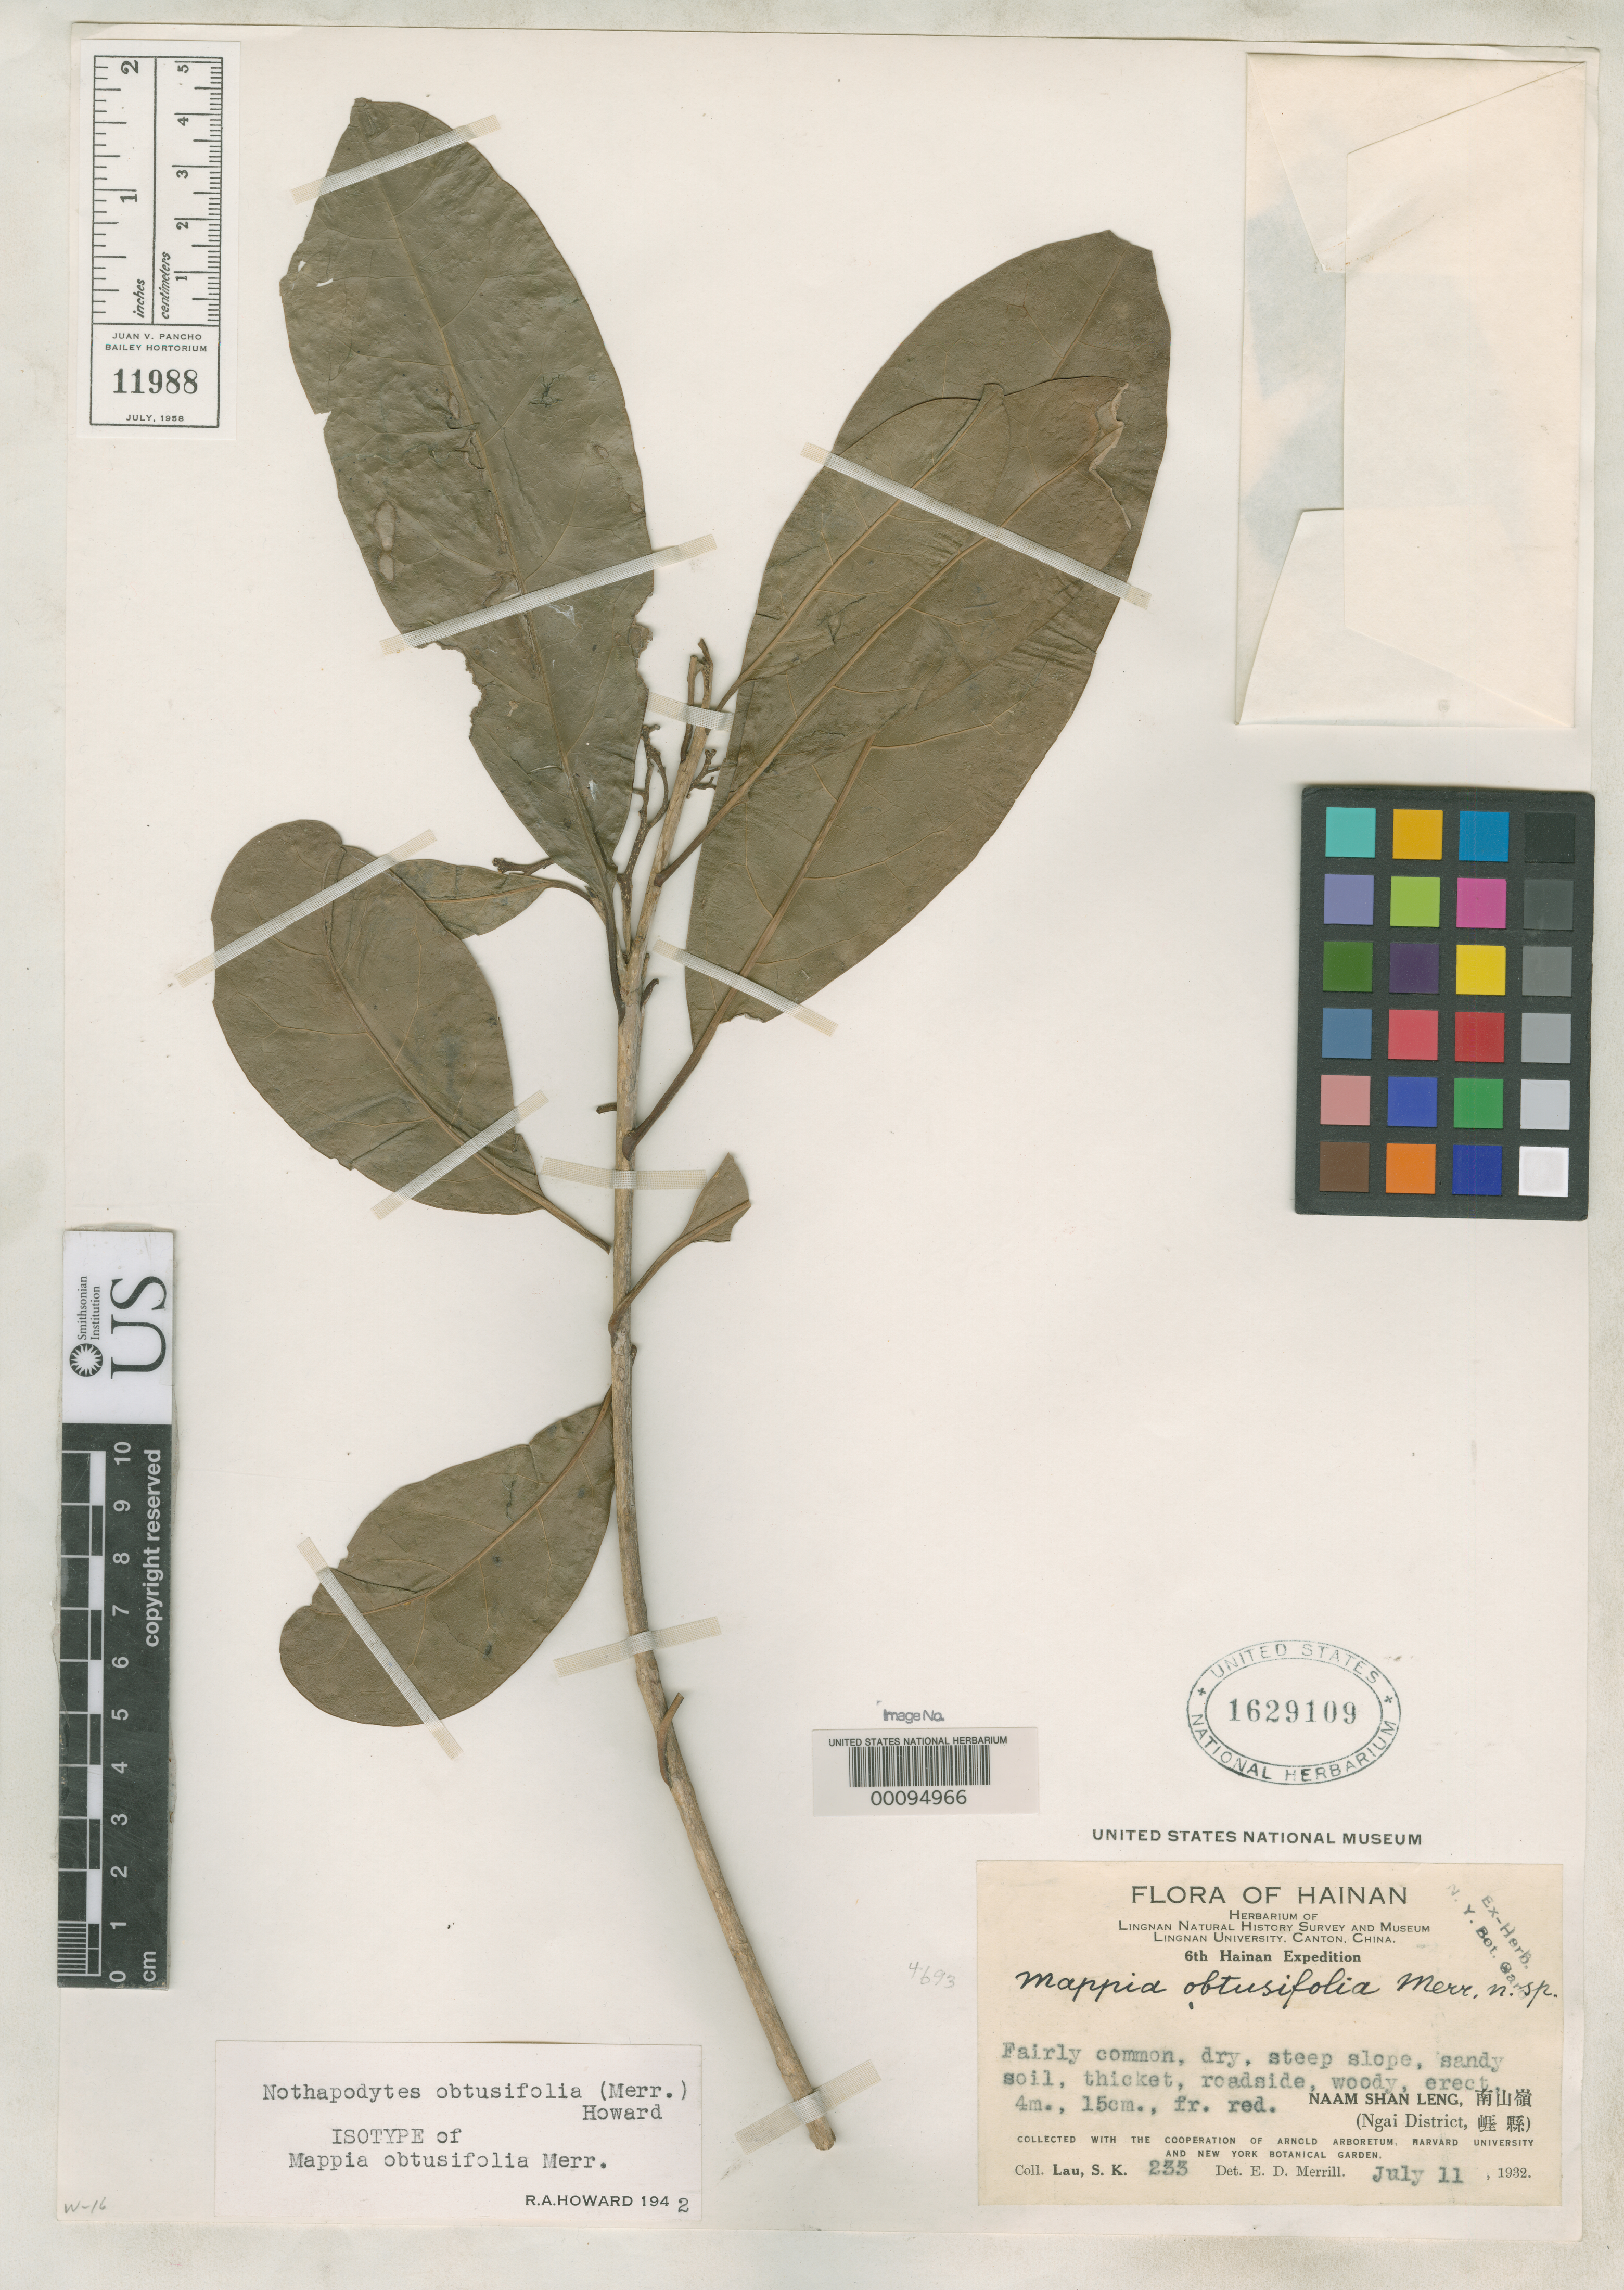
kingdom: Plantae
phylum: Tracheophyta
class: Magnoliopsida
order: Icacinales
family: Icacinaceae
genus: Mappia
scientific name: Mappia obtusifolia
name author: Merr.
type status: Isotype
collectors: S. K. Lau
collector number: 233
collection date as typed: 11 Jul 1932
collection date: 1932-07-11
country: China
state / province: Hainan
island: Hainan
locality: Naam Shan Leng (Ngai District).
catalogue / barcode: US 1629109